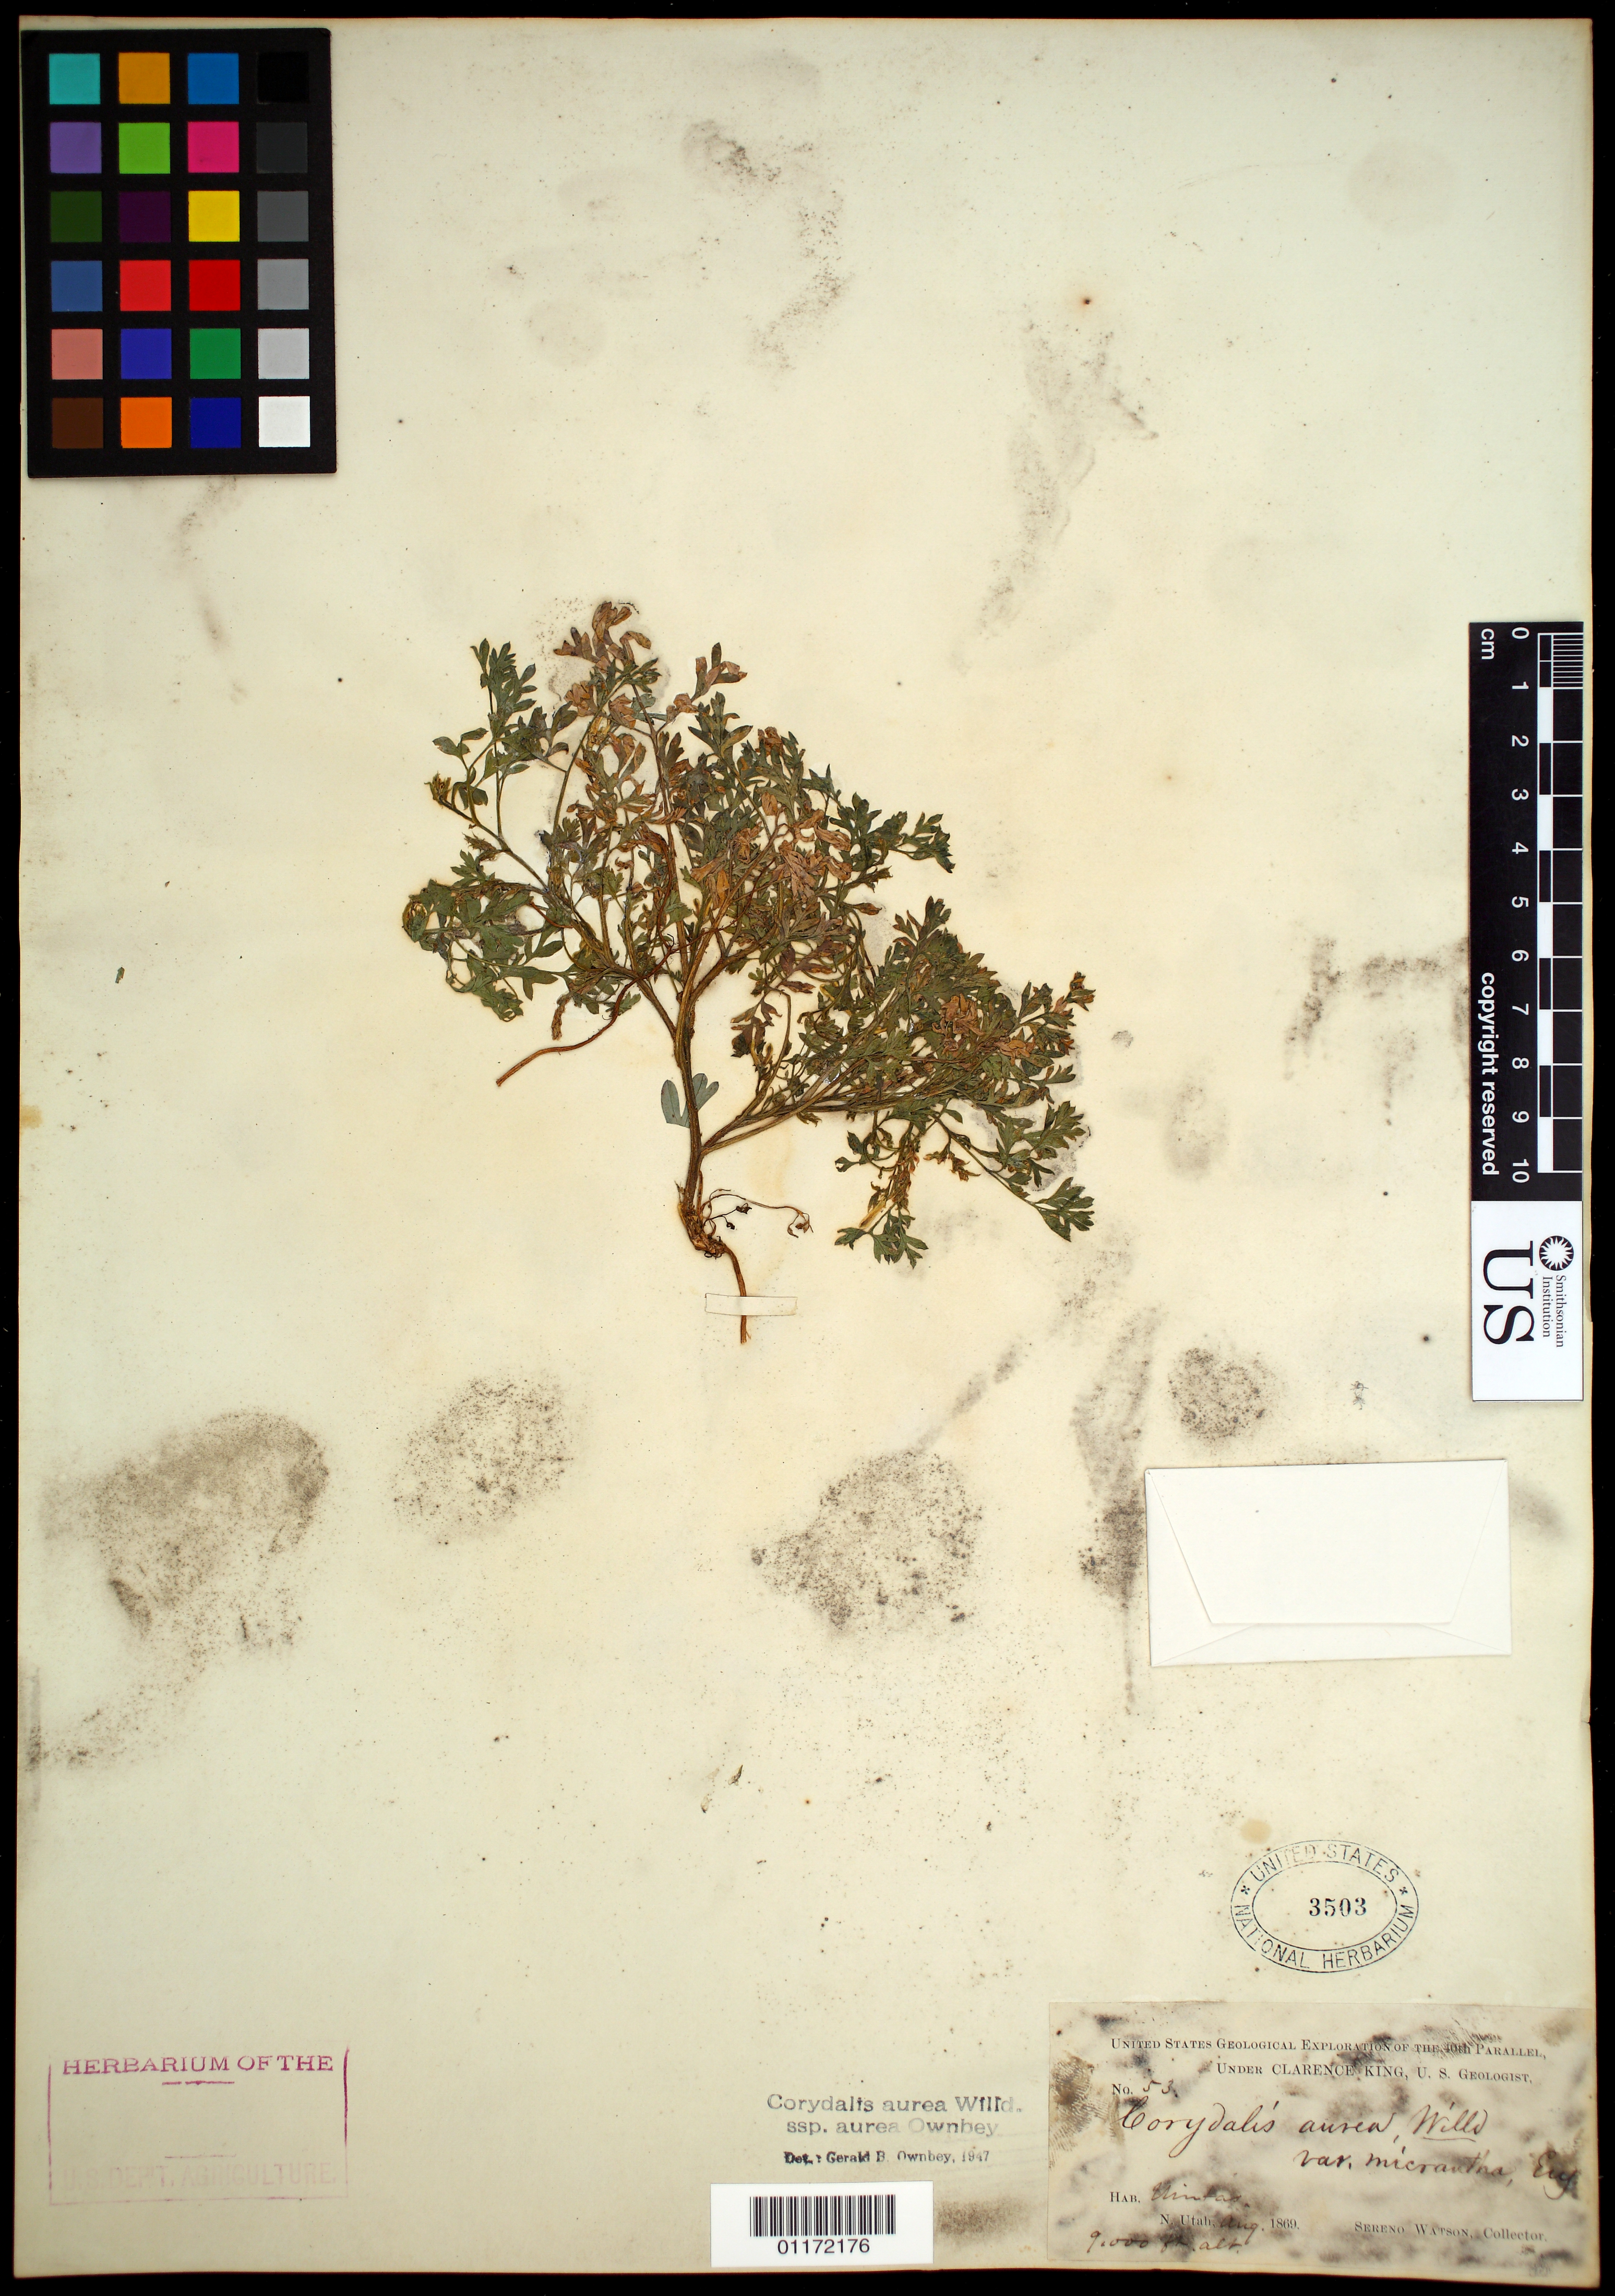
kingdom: Plantae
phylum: Tracheophyta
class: Magnoliopsida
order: Ranunculales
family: Papaveraceae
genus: Corydalis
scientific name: Corydalis aurea subsp. aurea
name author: Willd.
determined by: Ownbey, G. B.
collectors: S. Watson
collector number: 53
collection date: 1869-08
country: United States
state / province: Utah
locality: Uintas, N. Utah.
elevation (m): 2743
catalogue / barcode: US 3503